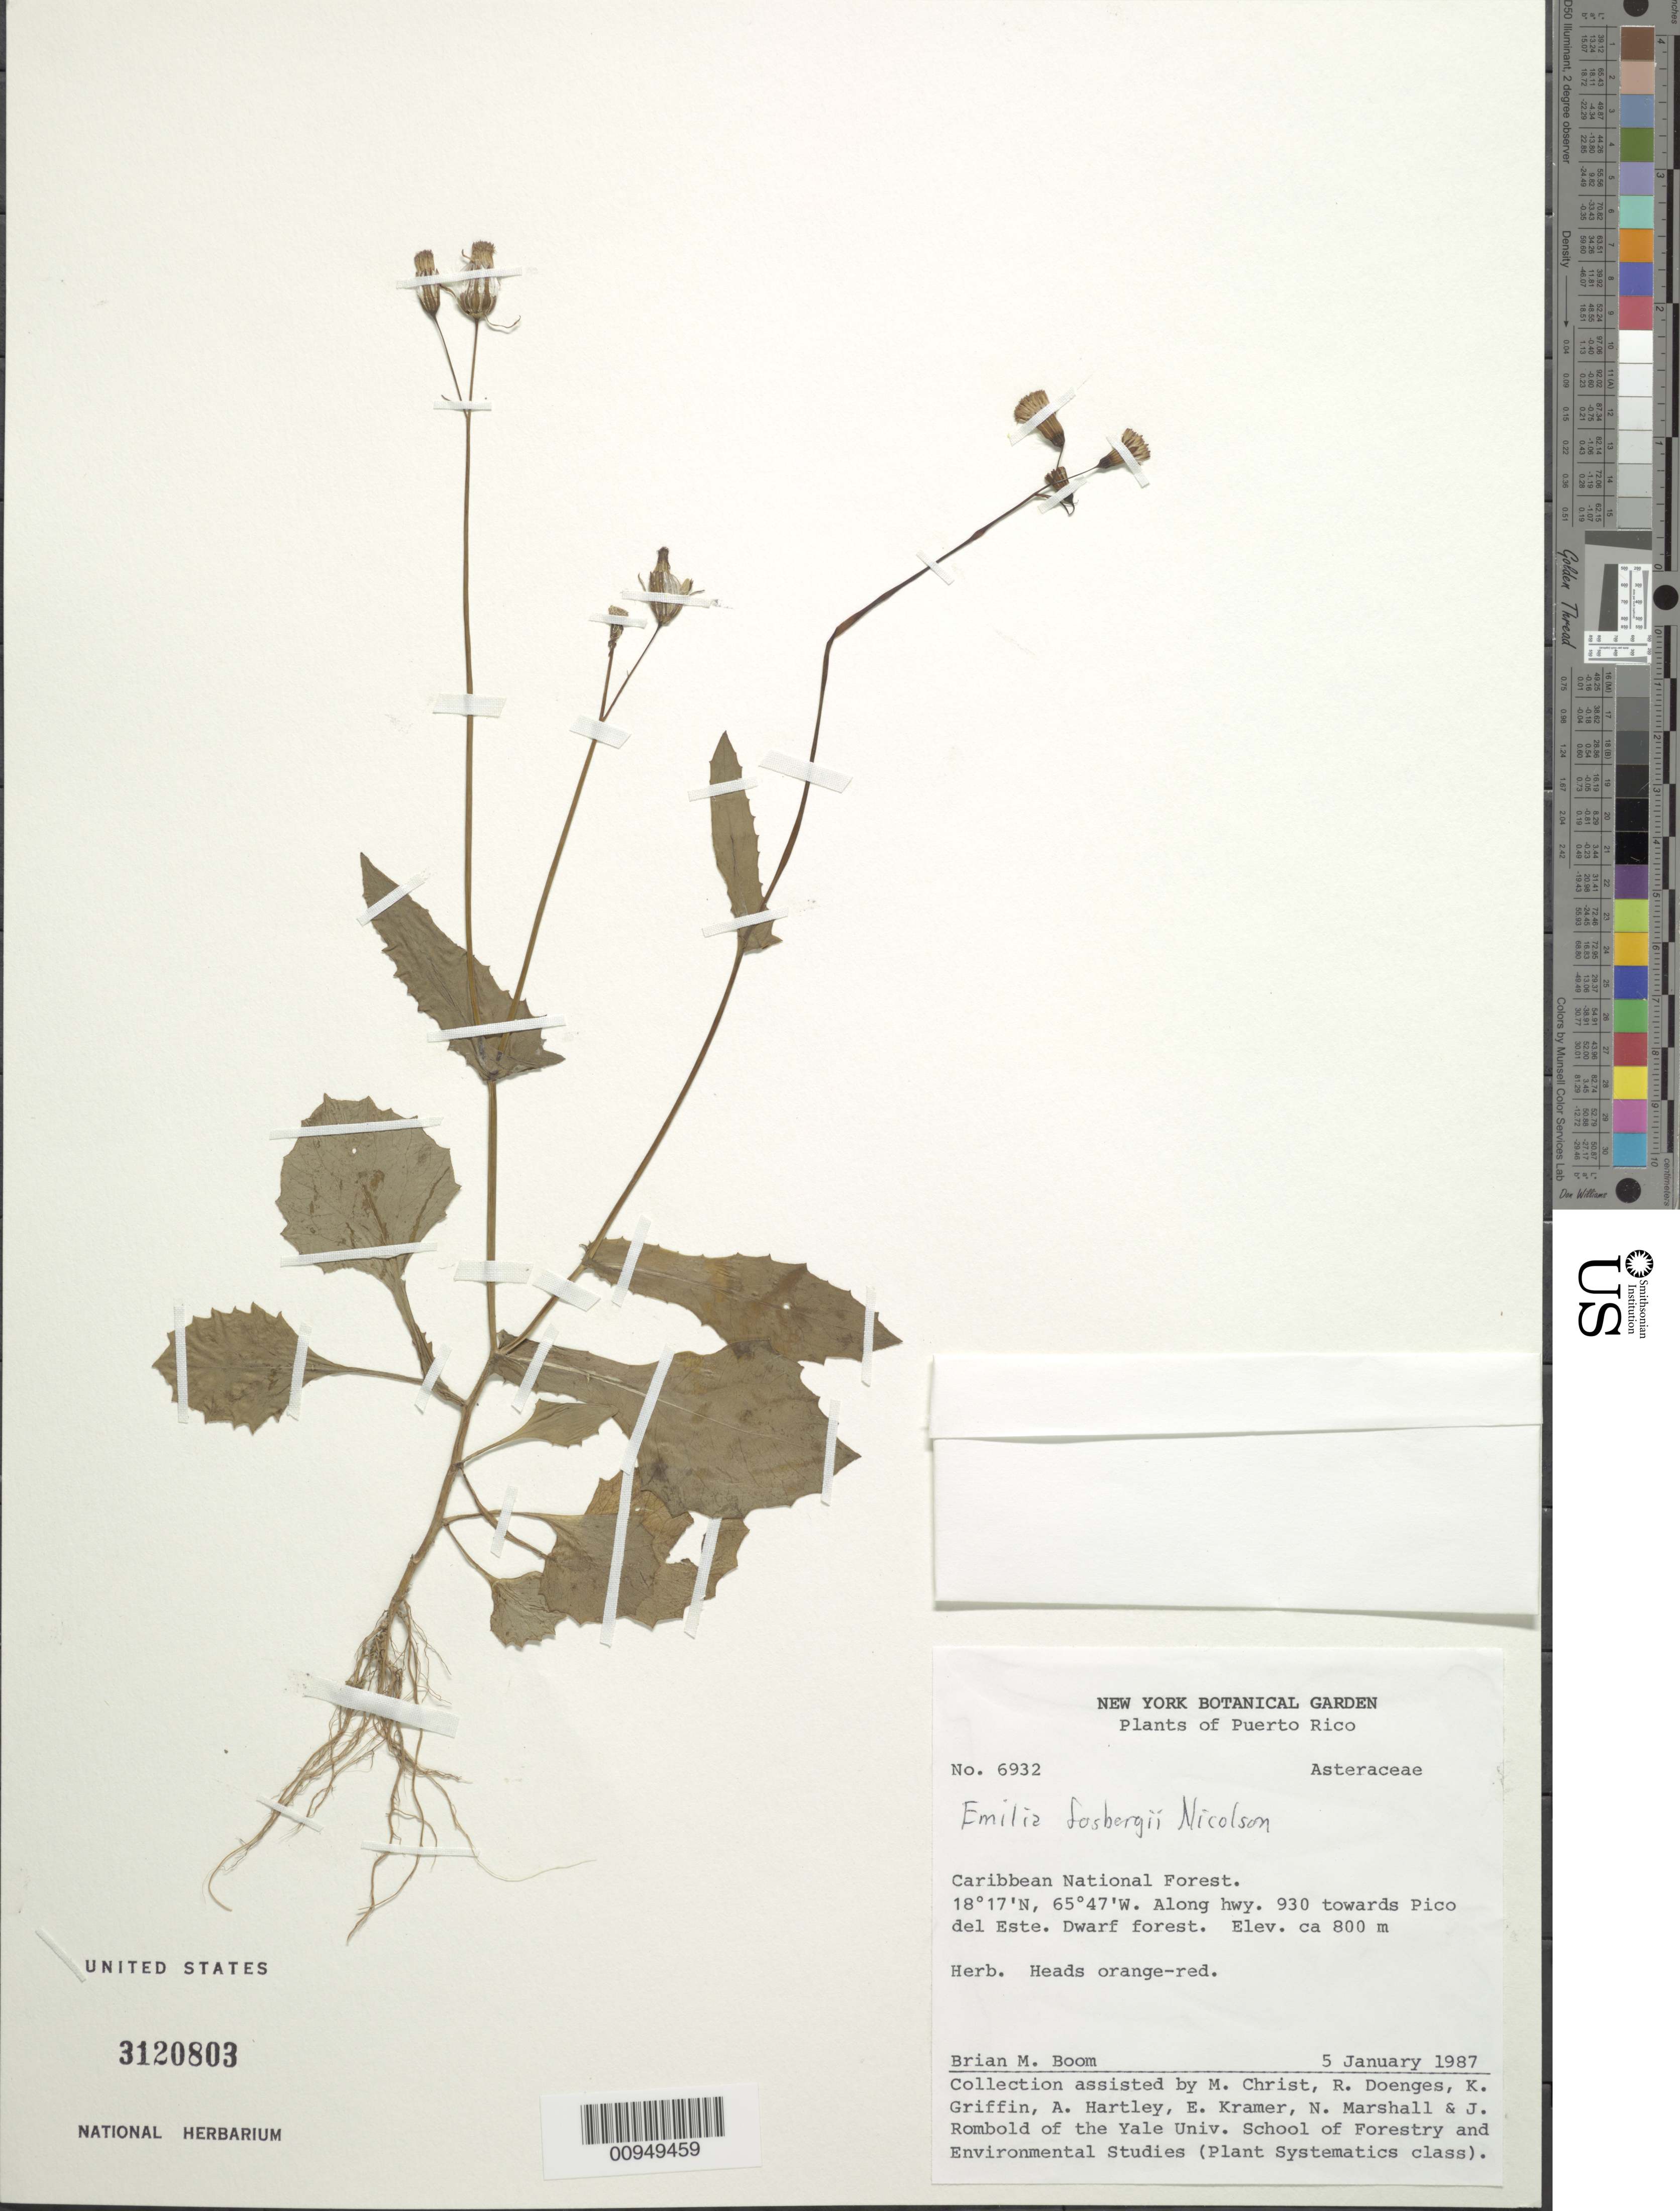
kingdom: Plantae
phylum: Tracheophyta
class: Magnoliopsida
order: Asterales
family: Asteraceae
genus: Emilia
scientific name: Emilia fosbergii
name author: Nicolson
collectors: B. M. Boom, M. Christ, R. Doenges, K. Griffen, A. Hartley, A. Buell, N. Marshall & J. Rombold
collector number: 6932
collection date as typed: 05 Jan 1987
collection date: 1987-01-05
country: Puerto Rico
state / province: Ceiba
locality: Caribbean National Forest, along Hwy. 930 towards Pico del Este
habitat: Dwarf forest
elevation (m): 800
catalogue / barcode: US 3120803